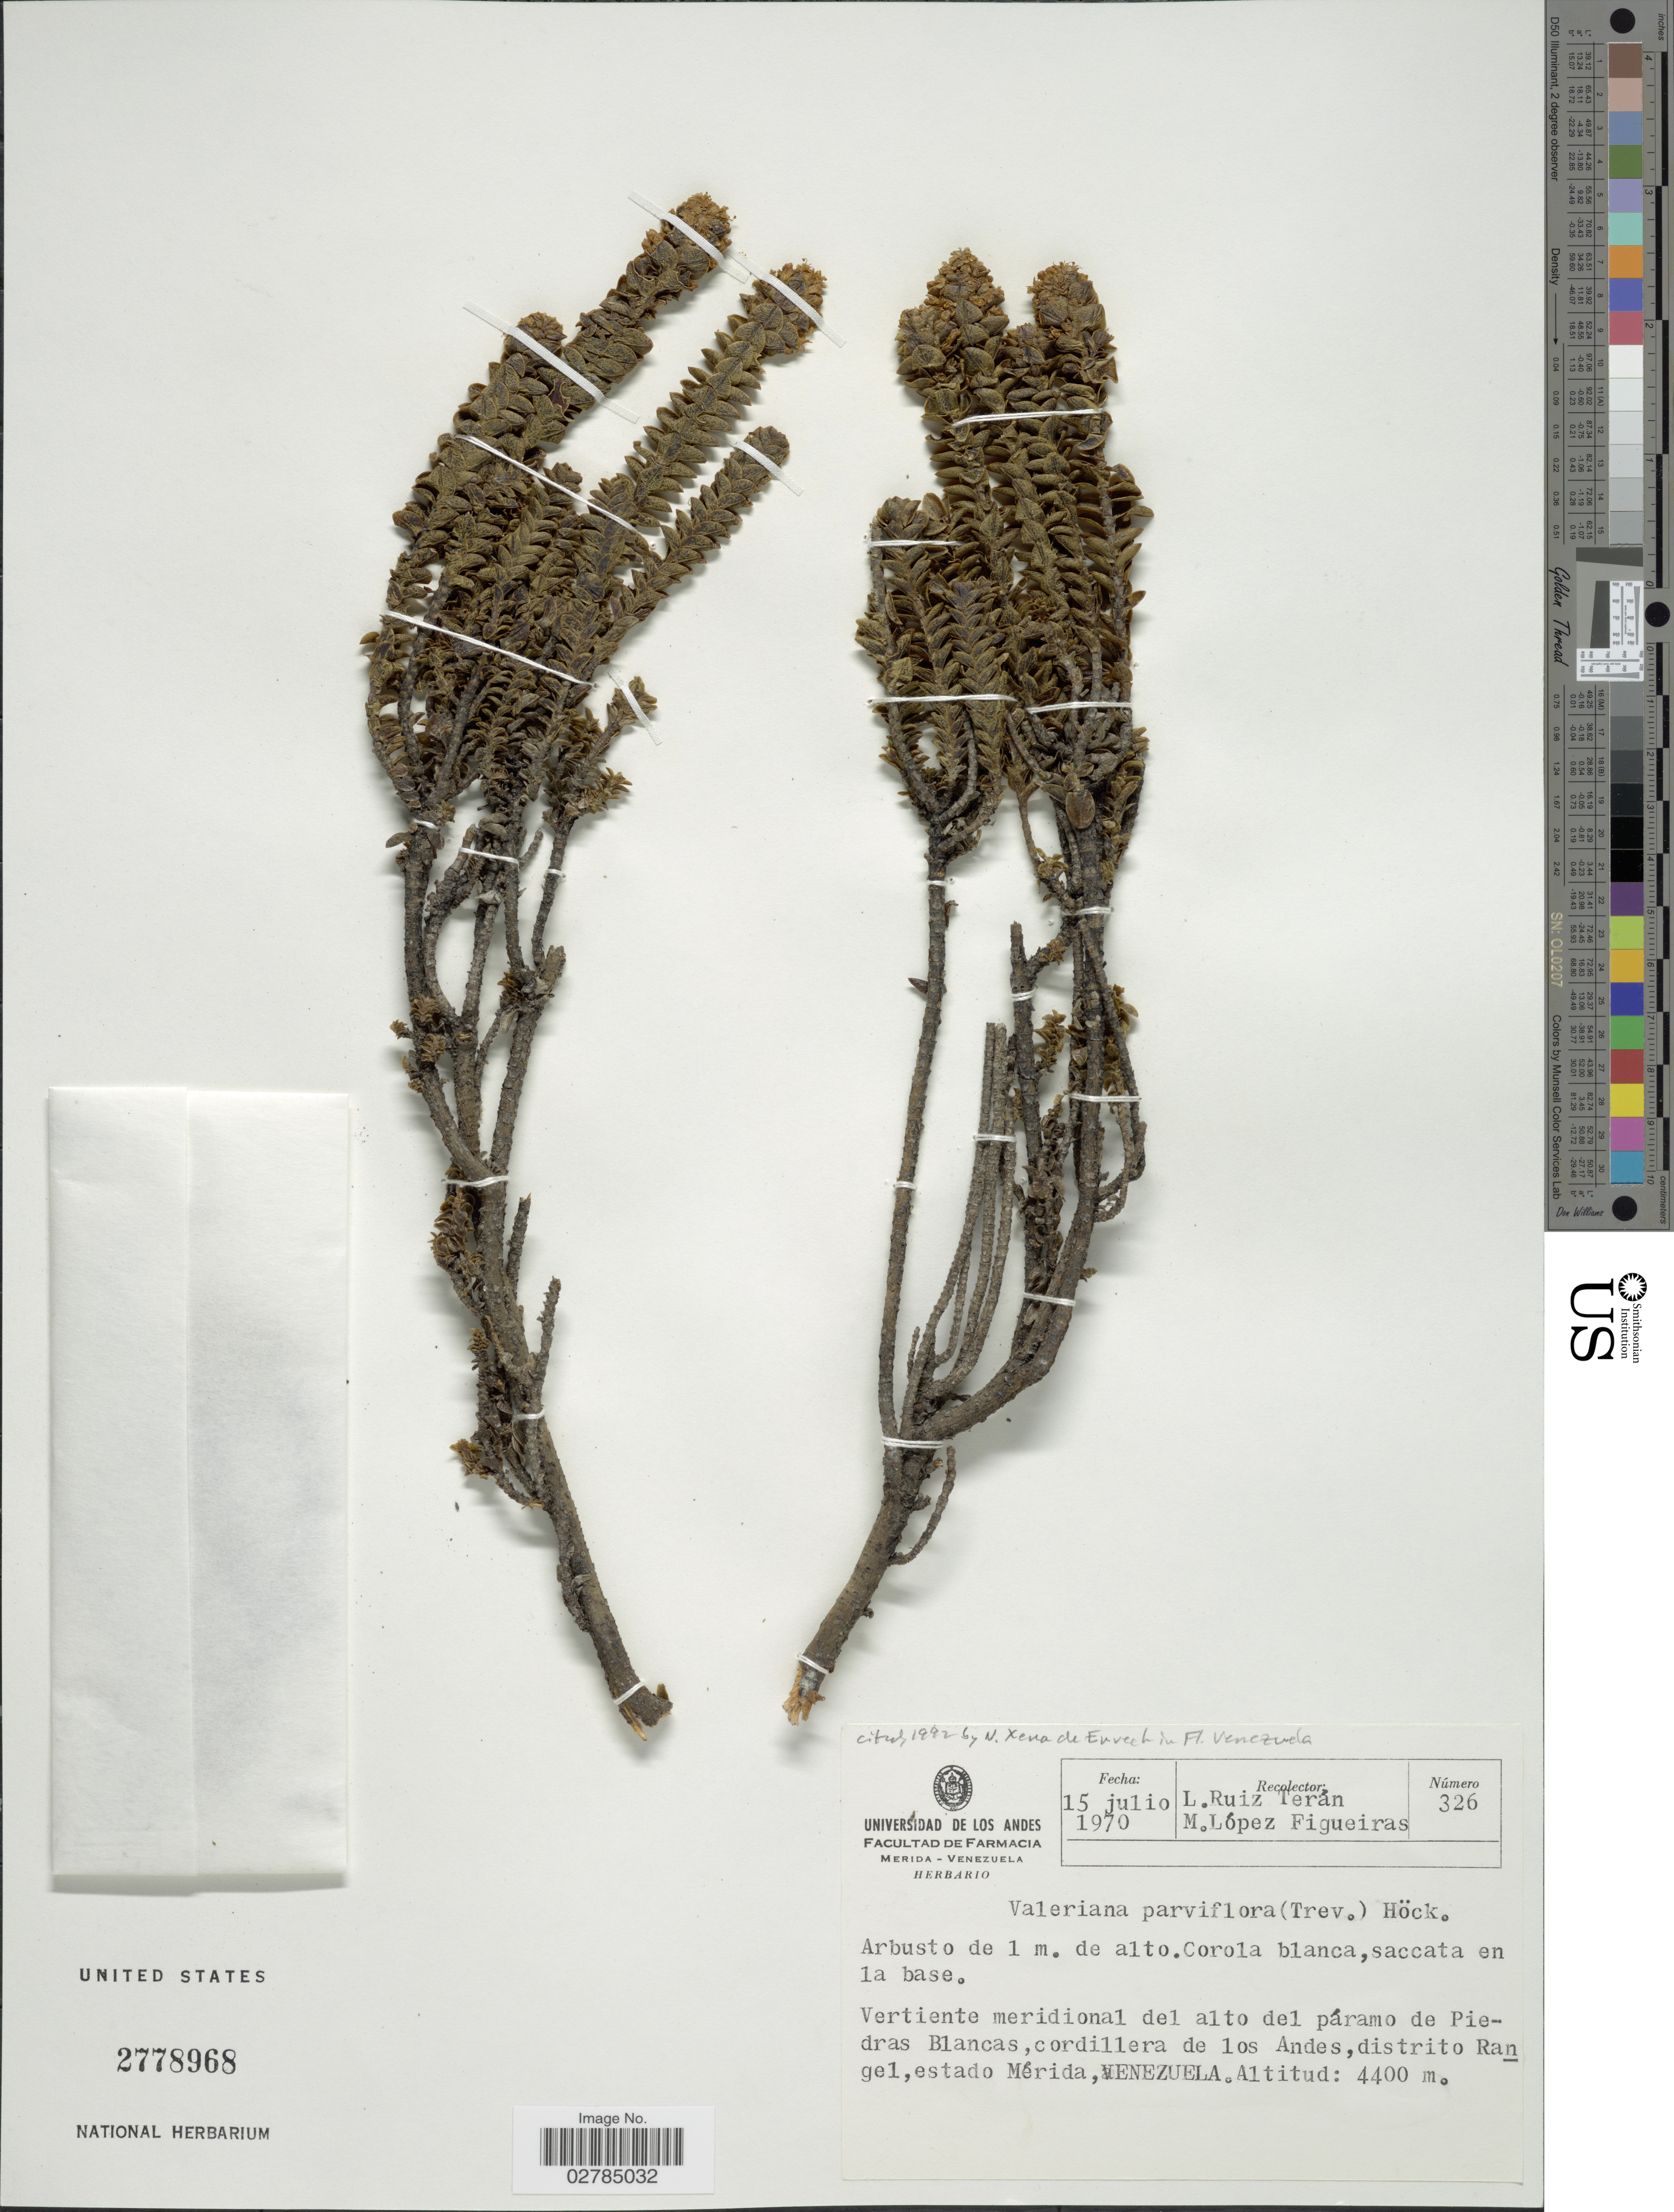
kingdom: Plantae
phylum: Tracheophyta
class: Magnoliopsida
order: Dipsacales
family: Caprifoliaceae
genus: Valeriana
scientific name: Valeriana parviflora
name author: Miégev.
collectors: L. E. Ruíz-Terán & M. López Figueiras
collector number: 326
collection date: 1970-07-15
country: Venezuela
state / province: Mérida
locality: Vertiente meridional del alto del páramo de Piedras Blancas, cordillera de los Andes, distrito Rangel.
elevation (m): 4400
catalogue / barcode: US 2778968